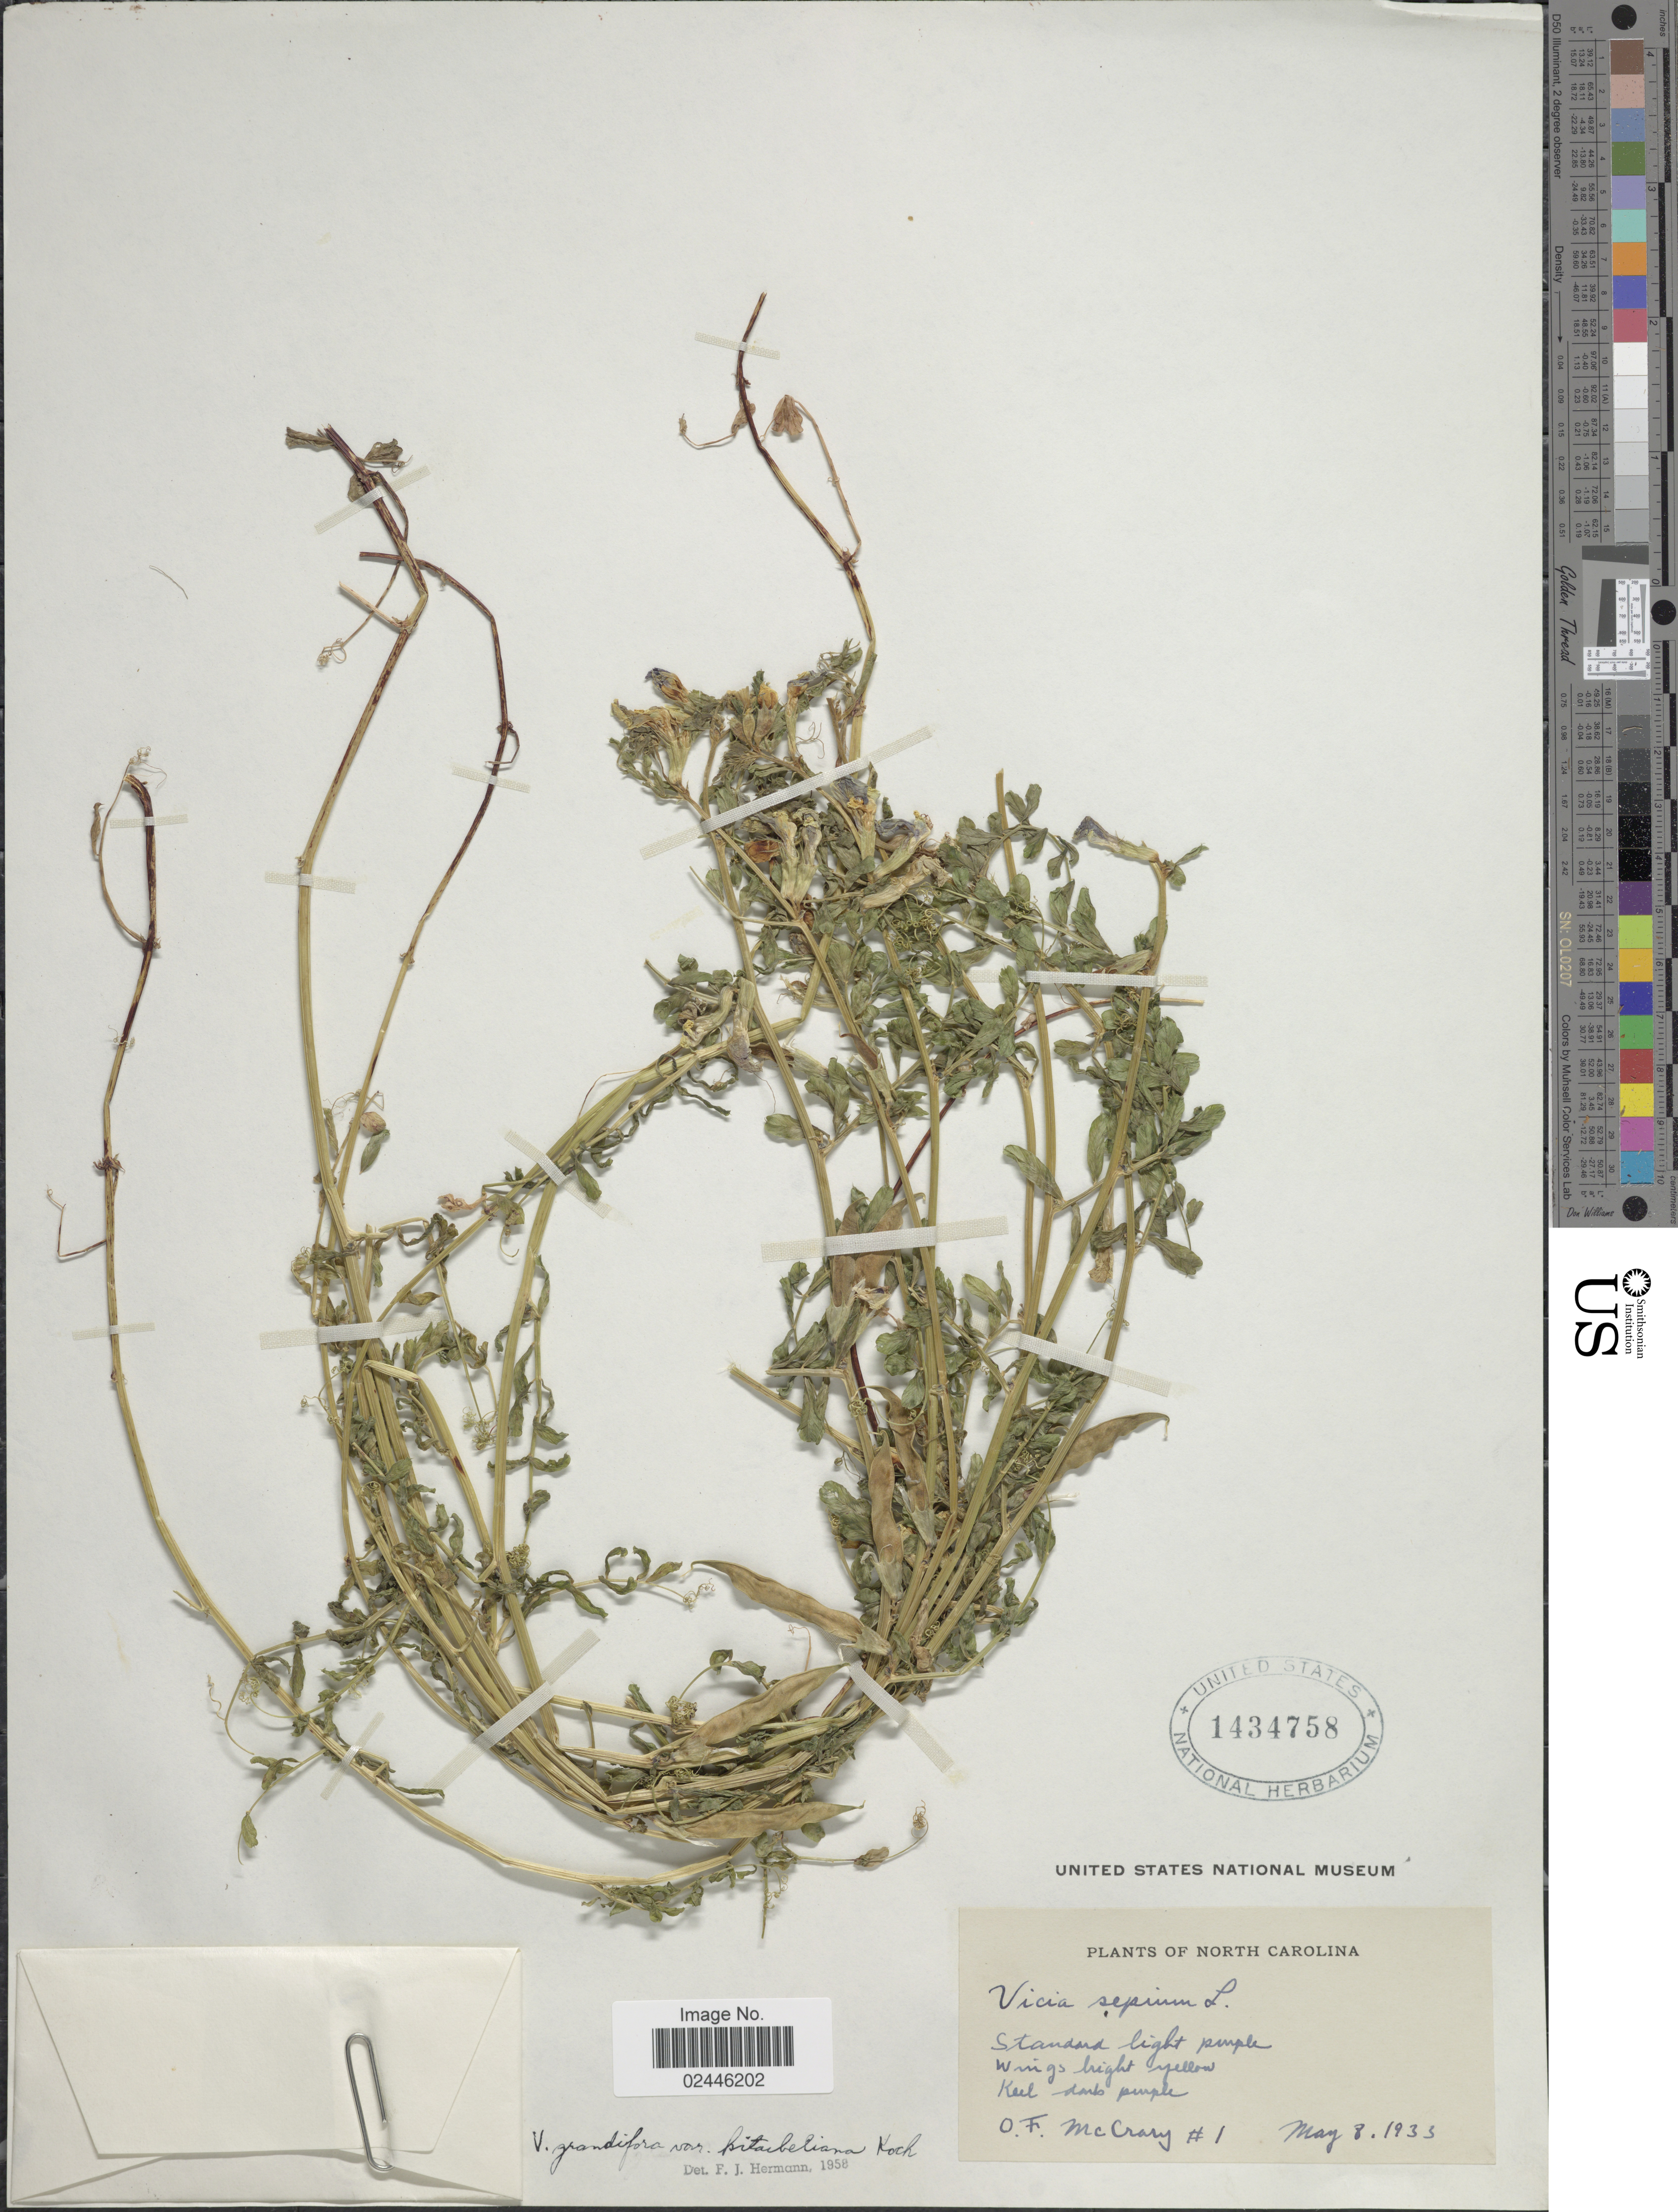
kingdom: Plantae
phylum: Tracheophyta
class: Magnoliopsida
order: Fabales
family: Fabaceae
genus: Vicia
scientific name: Vicia grandiflora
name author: Scop.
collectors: O. McCrary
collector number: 1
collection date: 1933-05-08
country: United States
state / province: North Carolina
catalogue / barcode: US 1434758